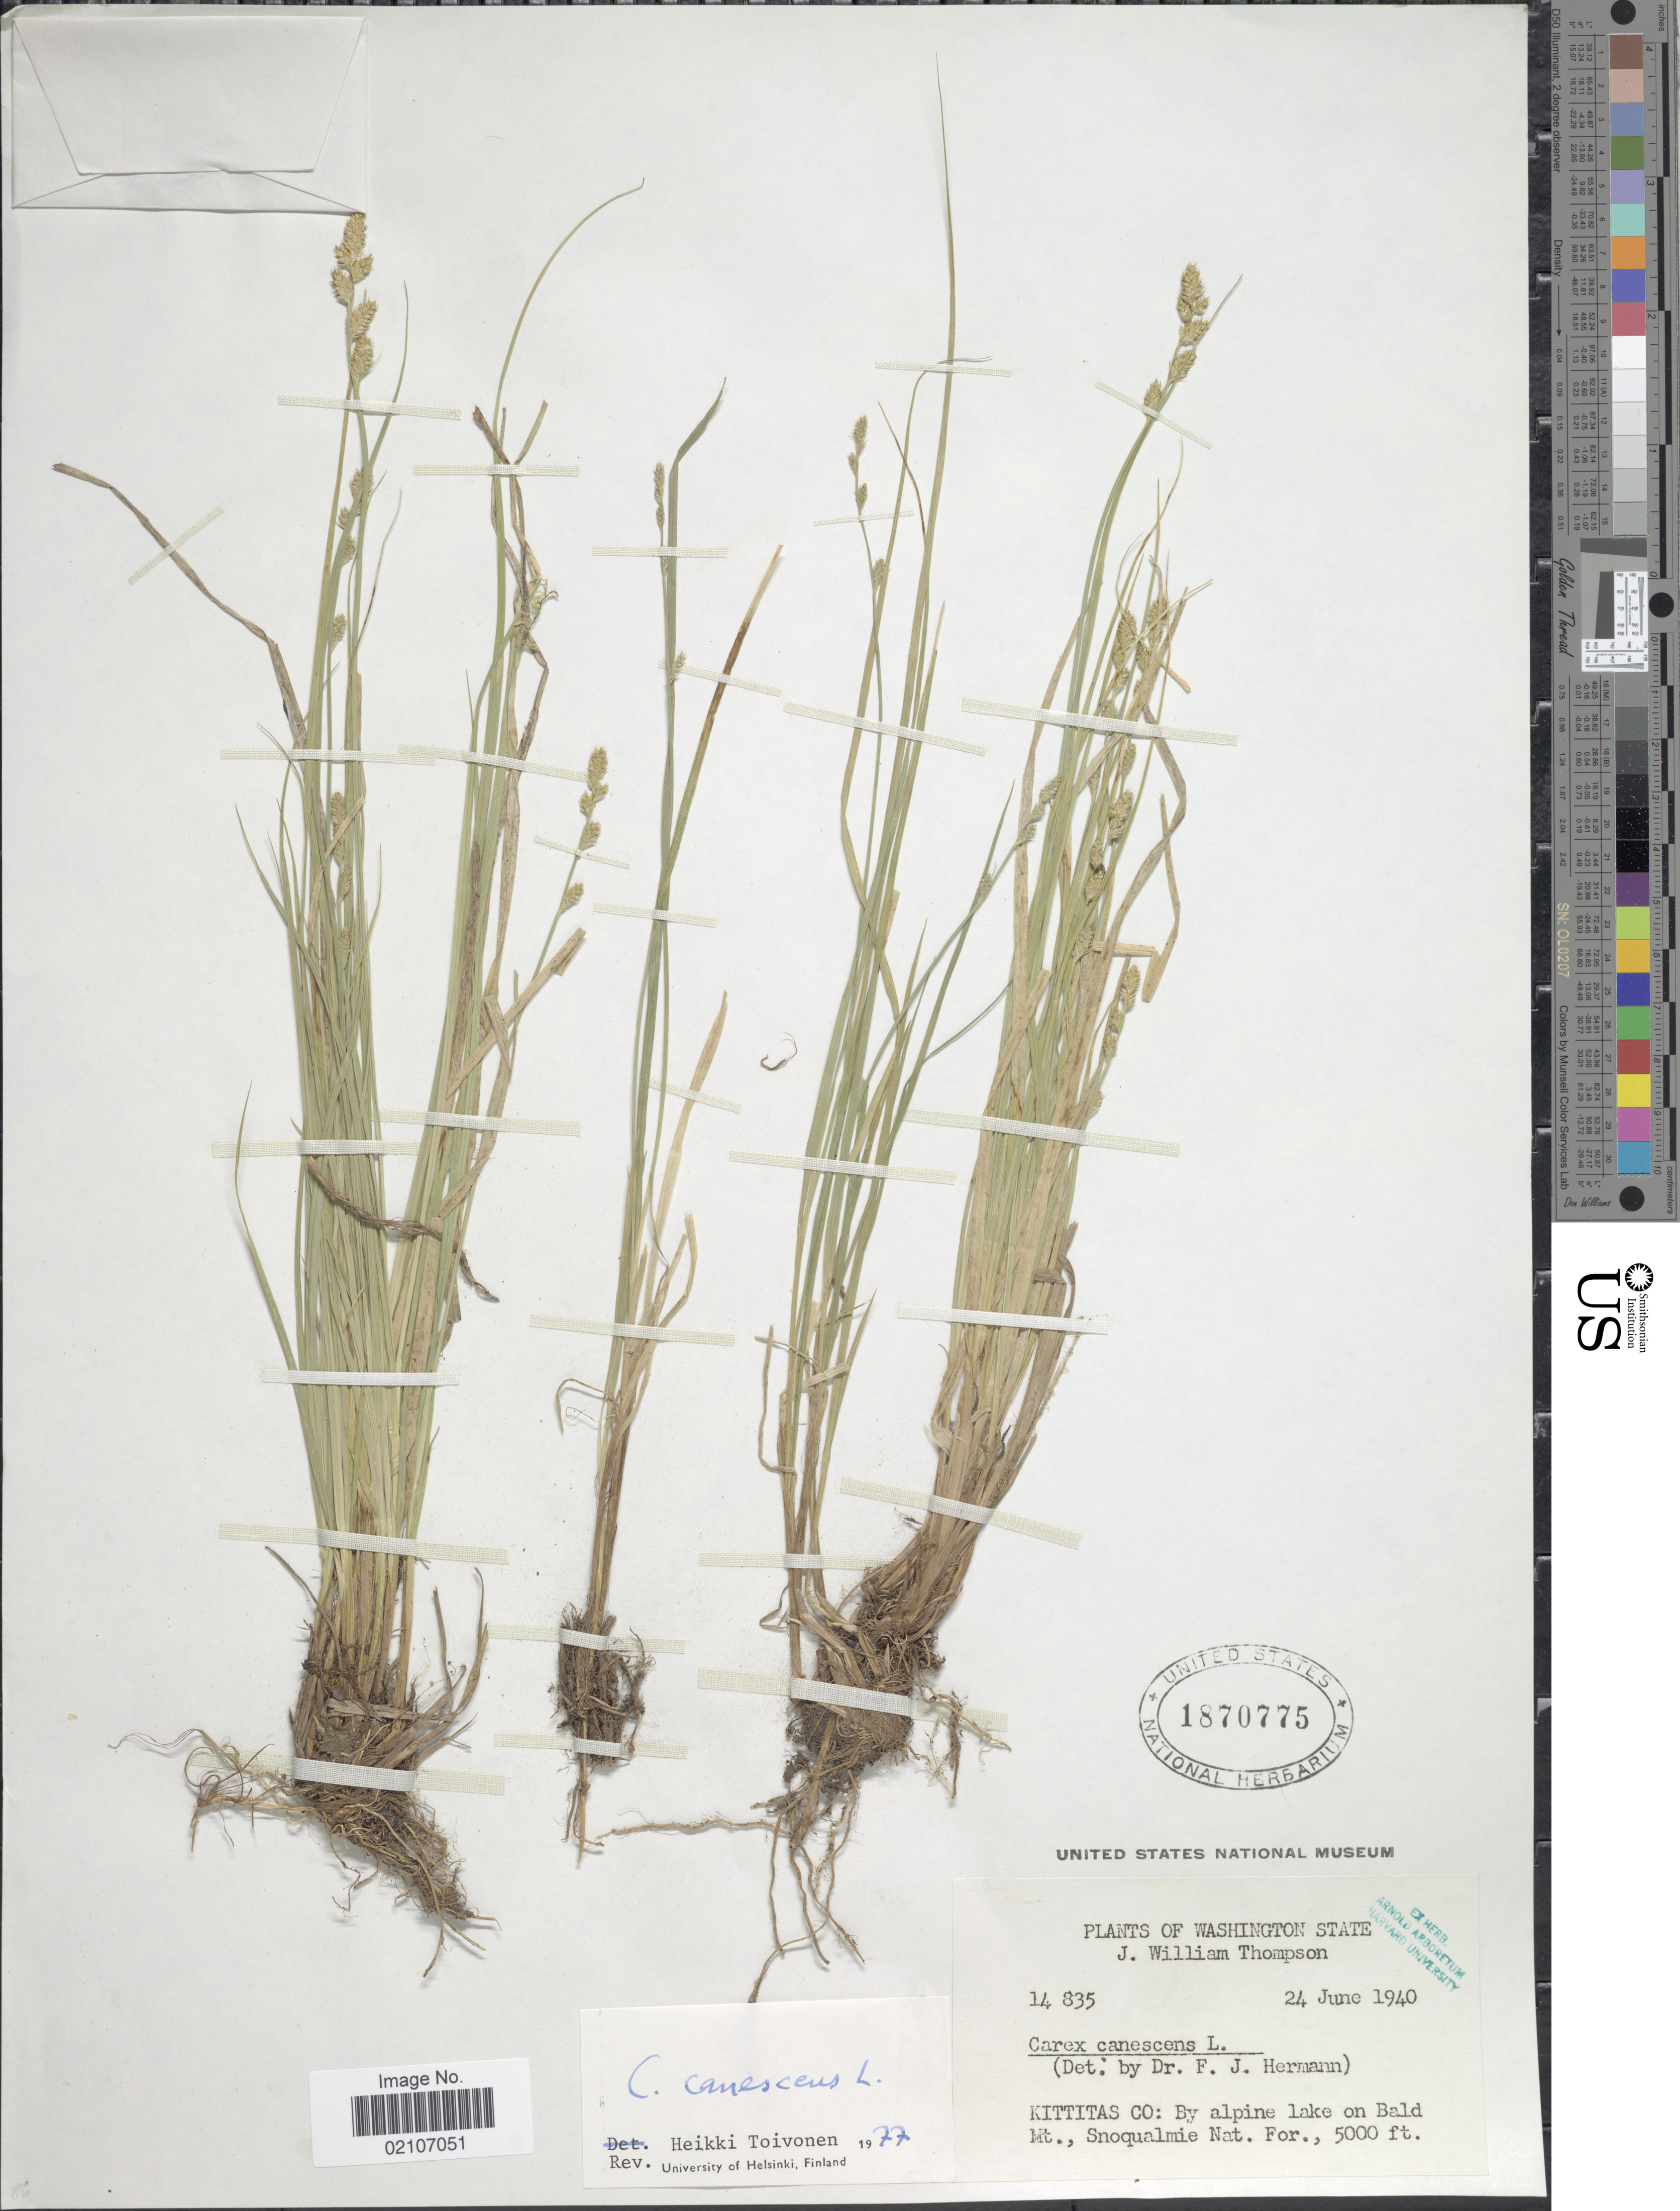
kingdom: Plantae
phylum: Tracheophyta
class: Liliopsida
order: Poales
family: Cyperaceae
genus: Carex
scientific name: Carex canescens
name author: L.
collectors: J. W. Thompson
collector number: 14835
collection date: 1940-06-24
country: United States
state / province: Washington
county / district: Kittitas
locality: Kittitas Co.: By alpine lake on Bald Mt., Snoqualmie Nat. For.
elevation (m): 1524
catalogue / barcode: US 1870775